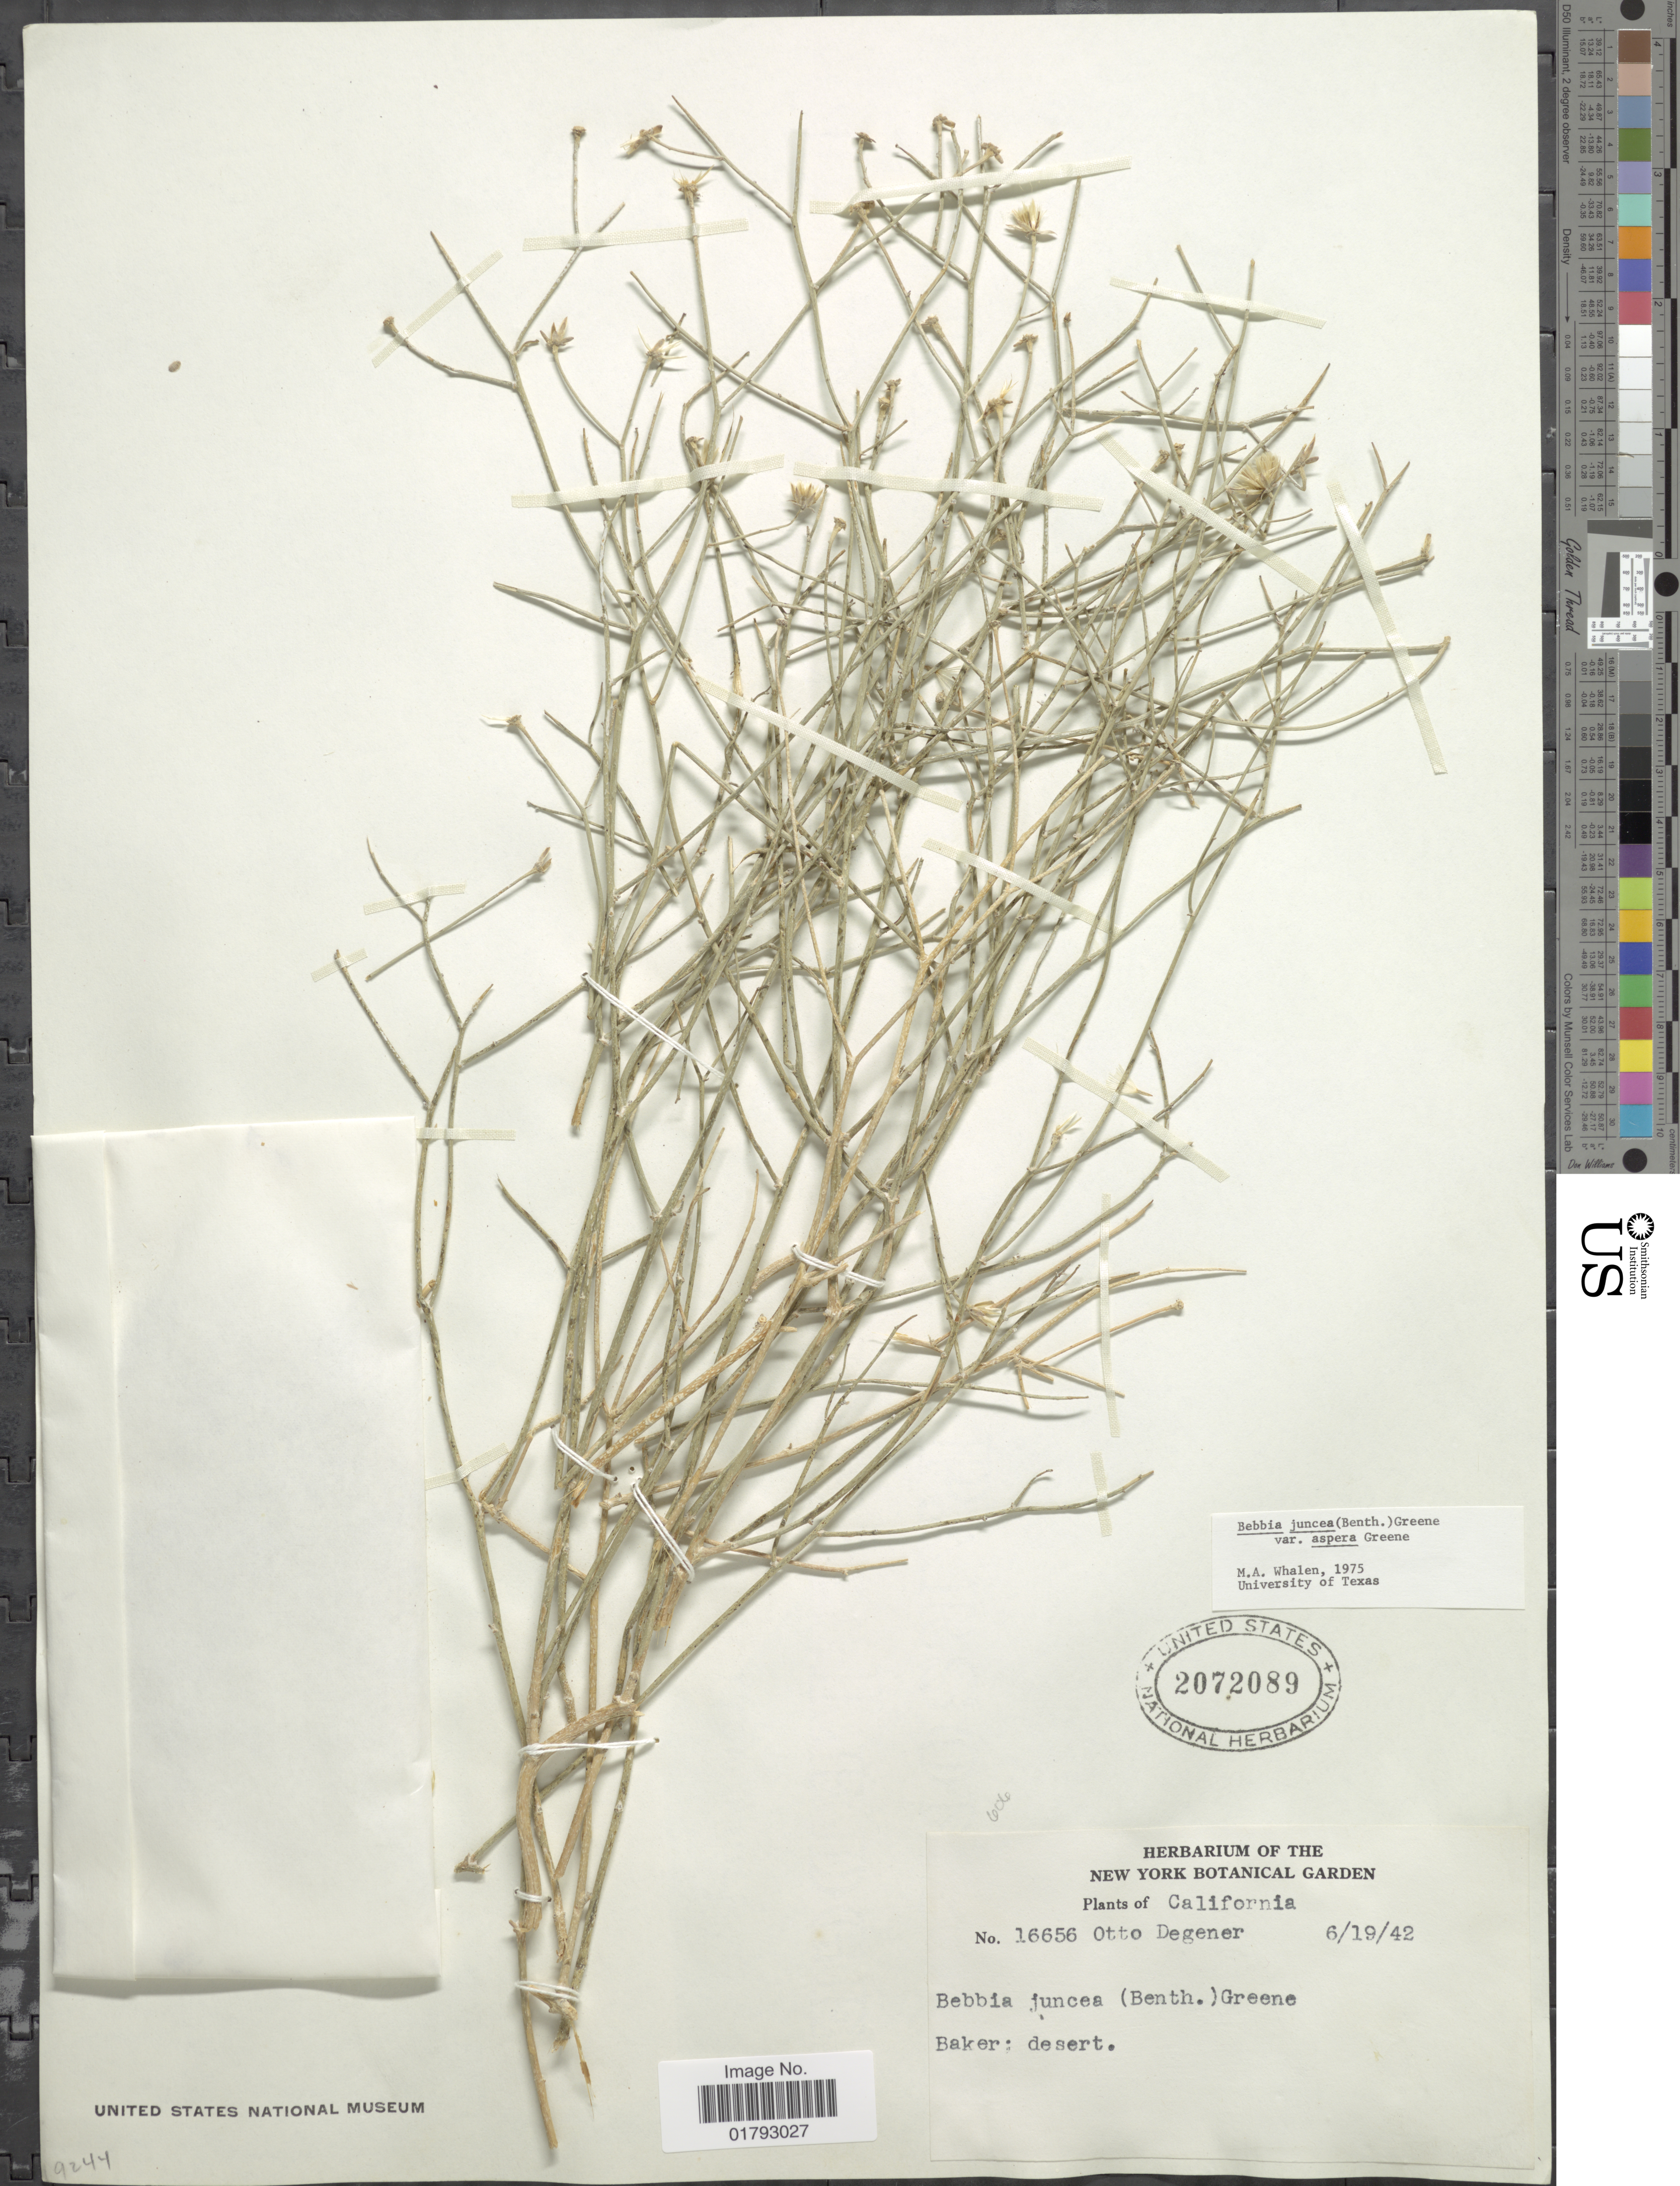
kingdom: Plantae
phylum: Tracheophyta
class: Magnoliopsida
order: Asterales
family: Asteraceae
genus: Bebbia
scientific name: Bebbia juncea var. aspera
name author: Greene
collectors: O. Degener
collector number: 16656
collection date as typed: Transcribed d/m/y: 19/6/42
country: United States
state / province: California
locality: California. Baker: desert.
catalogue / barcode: US 2072089